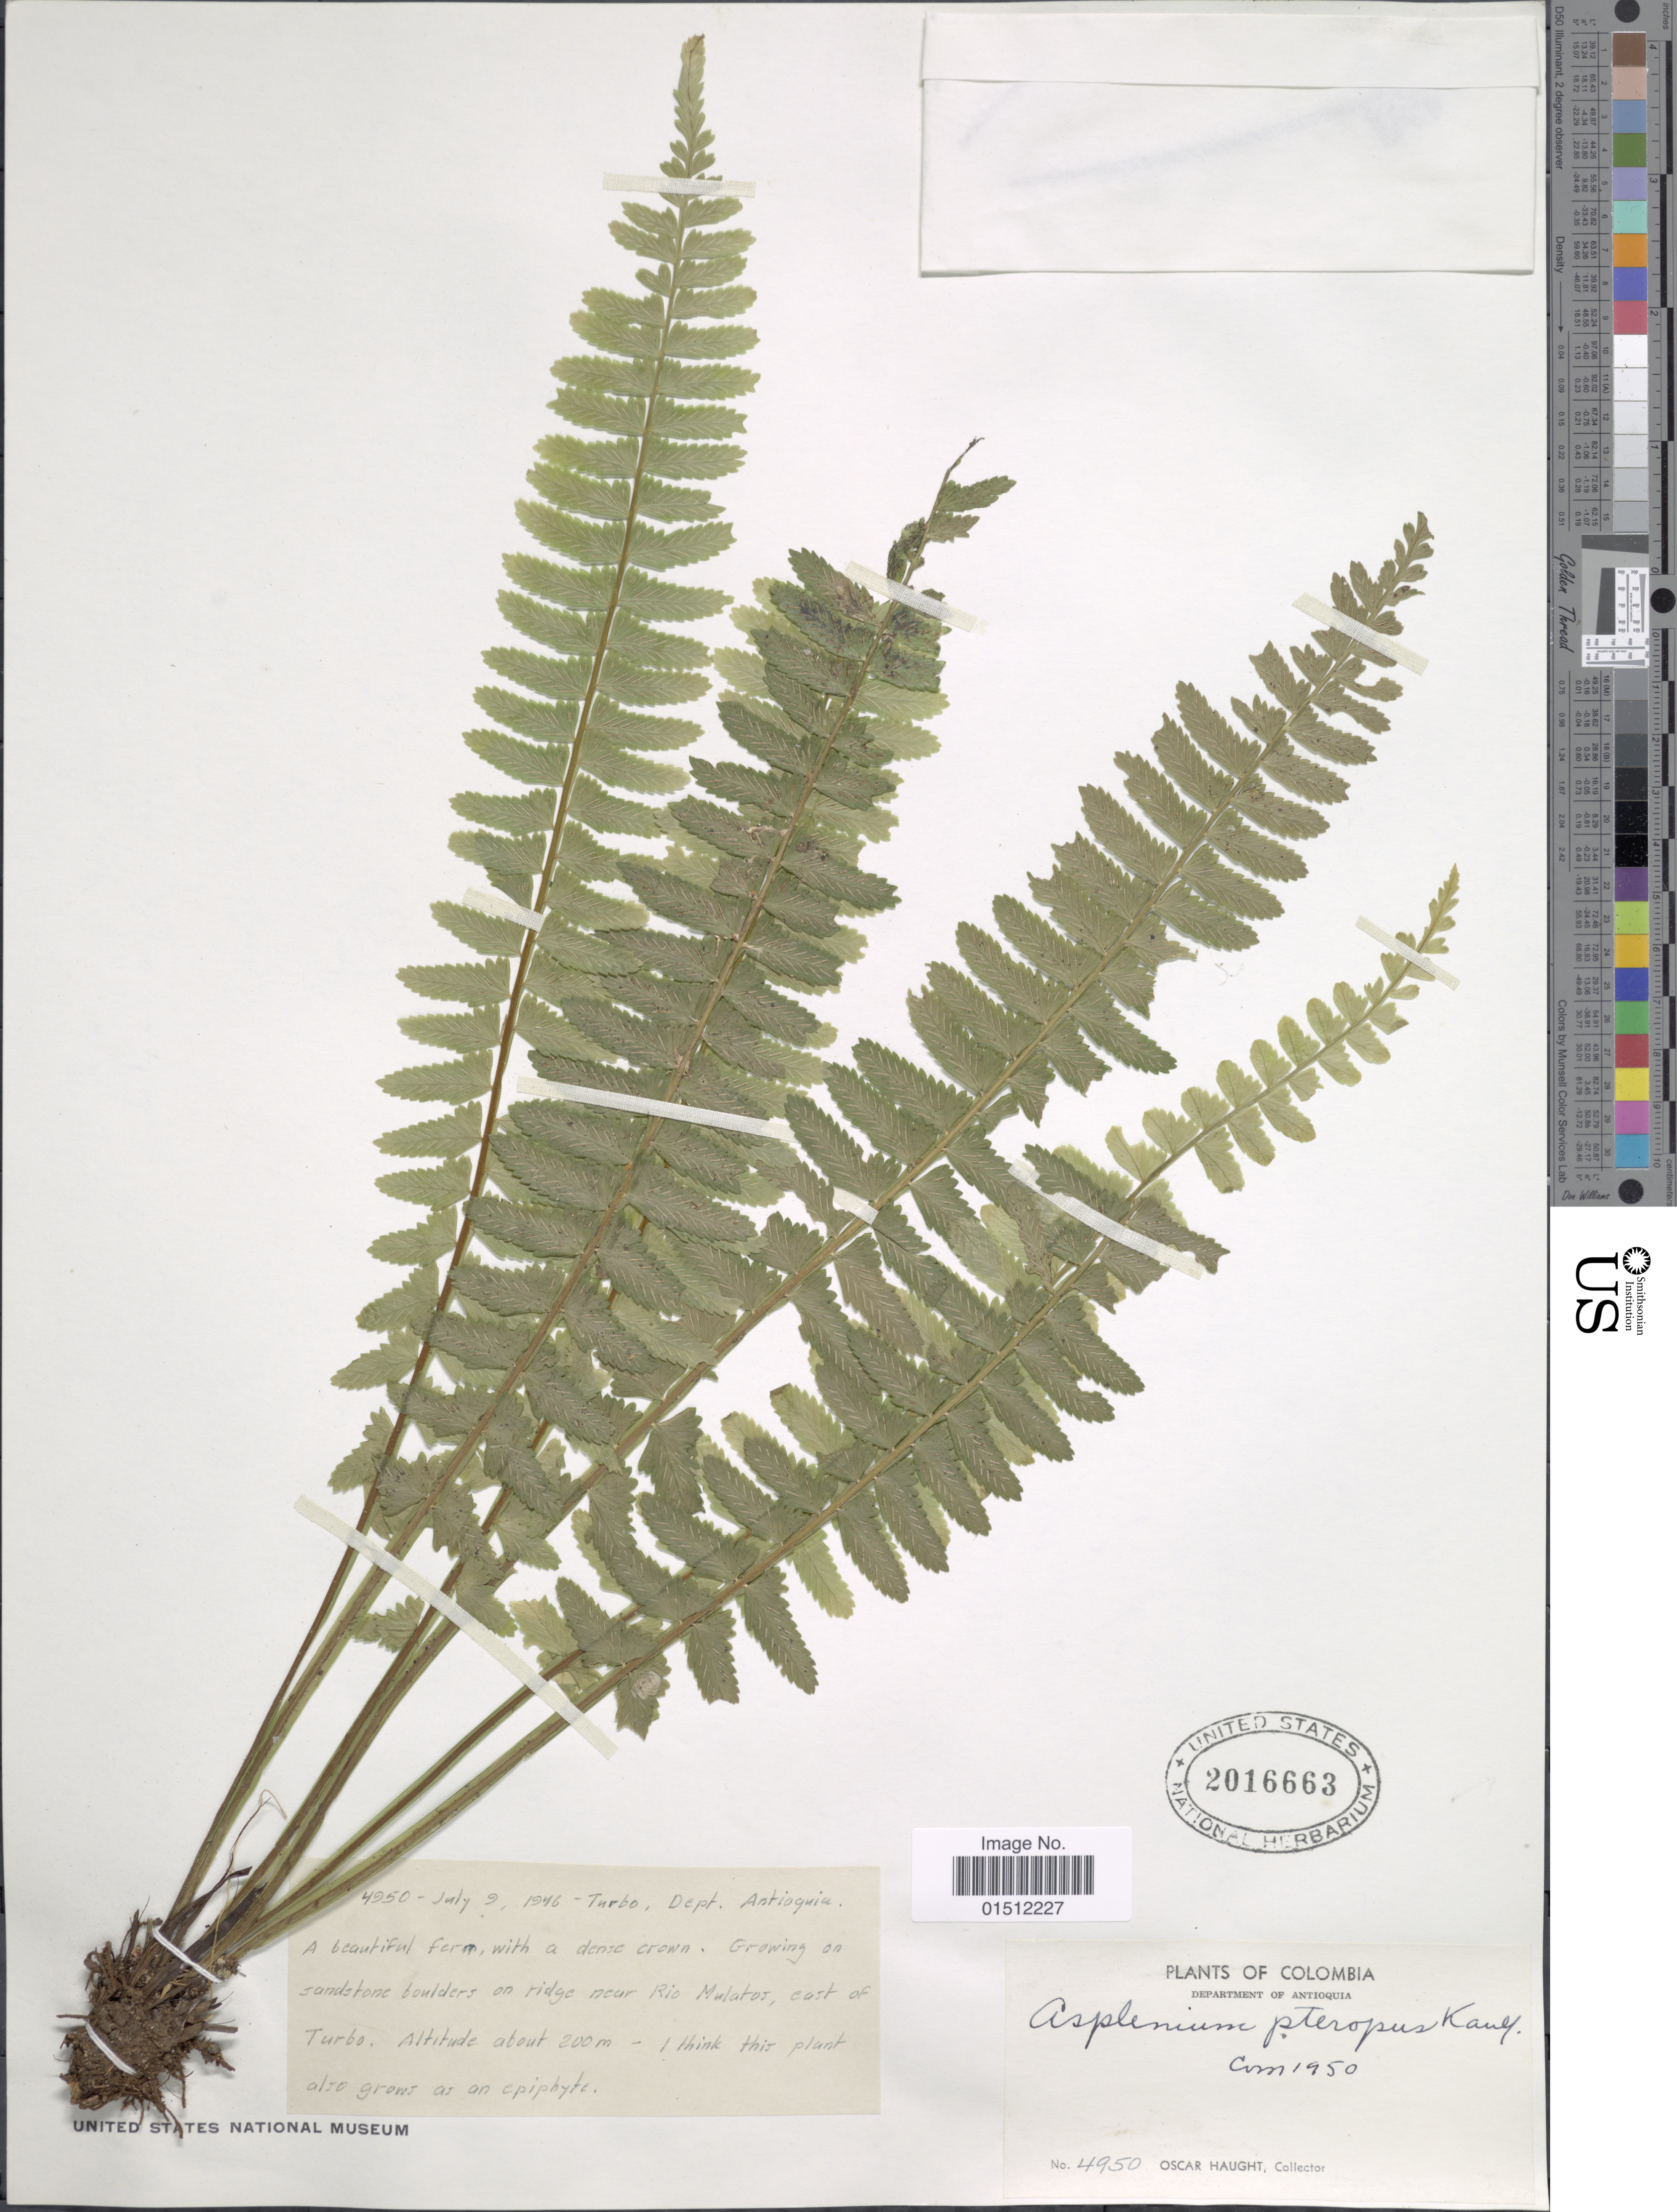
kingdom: Plantae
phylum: Tracheophyta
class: Polypodiopsida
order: Polypodiales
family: Aspleniaceae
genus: Asplenium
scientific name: Asplenium pteropus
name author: Kaulf.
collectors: O. L. Haught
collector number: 4950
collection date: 1946-07-09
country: Colombia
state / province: Antioquia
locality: On ridge near Rio Malatos, east of Turbo.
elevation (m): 200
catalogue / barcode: US 2016663